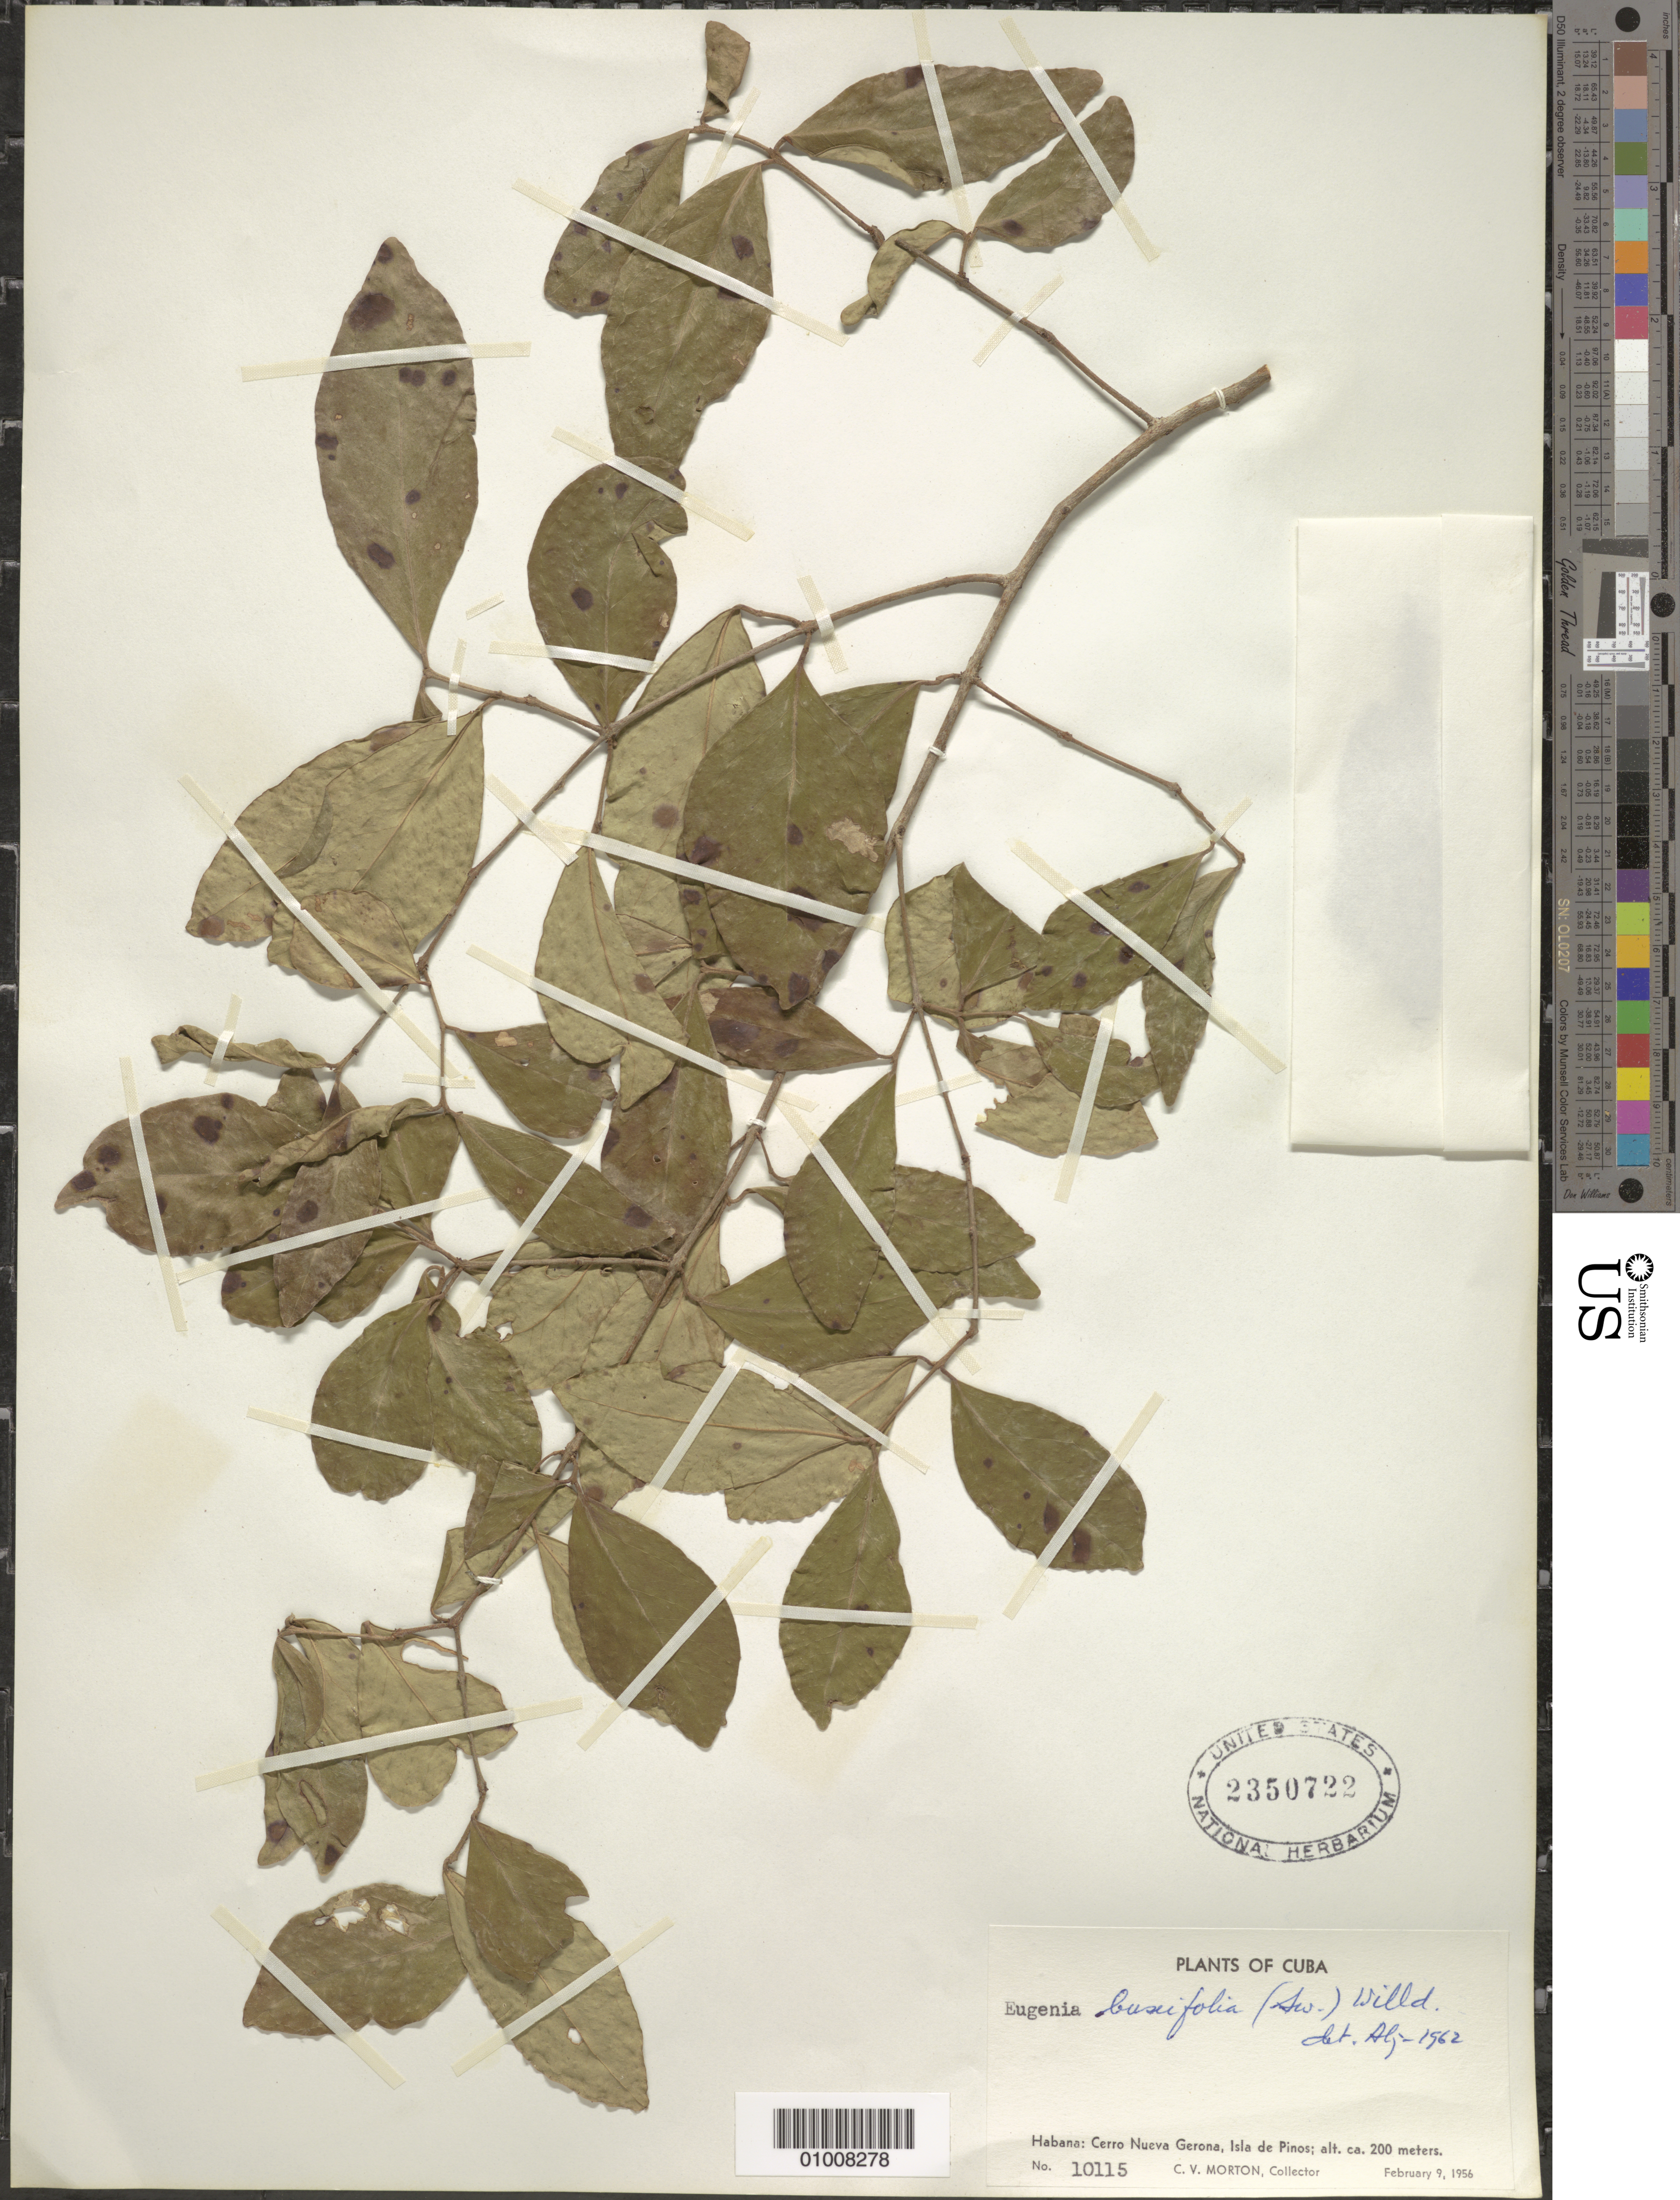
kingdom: Plantae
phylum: Tracheophyta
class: Magnoliopsida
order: Myrtales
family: Myrtaceae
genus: Eugenia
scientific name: Eugenia foetida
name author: Pers.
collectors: C. V. Morton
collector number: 10115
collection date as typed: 09 Feb 1956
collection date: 1956-02-09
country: Cuba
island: Isla de la Juventud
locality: Isle of Pines, Cerro Nueva Gerona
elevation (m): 200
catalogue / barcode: US 2350722